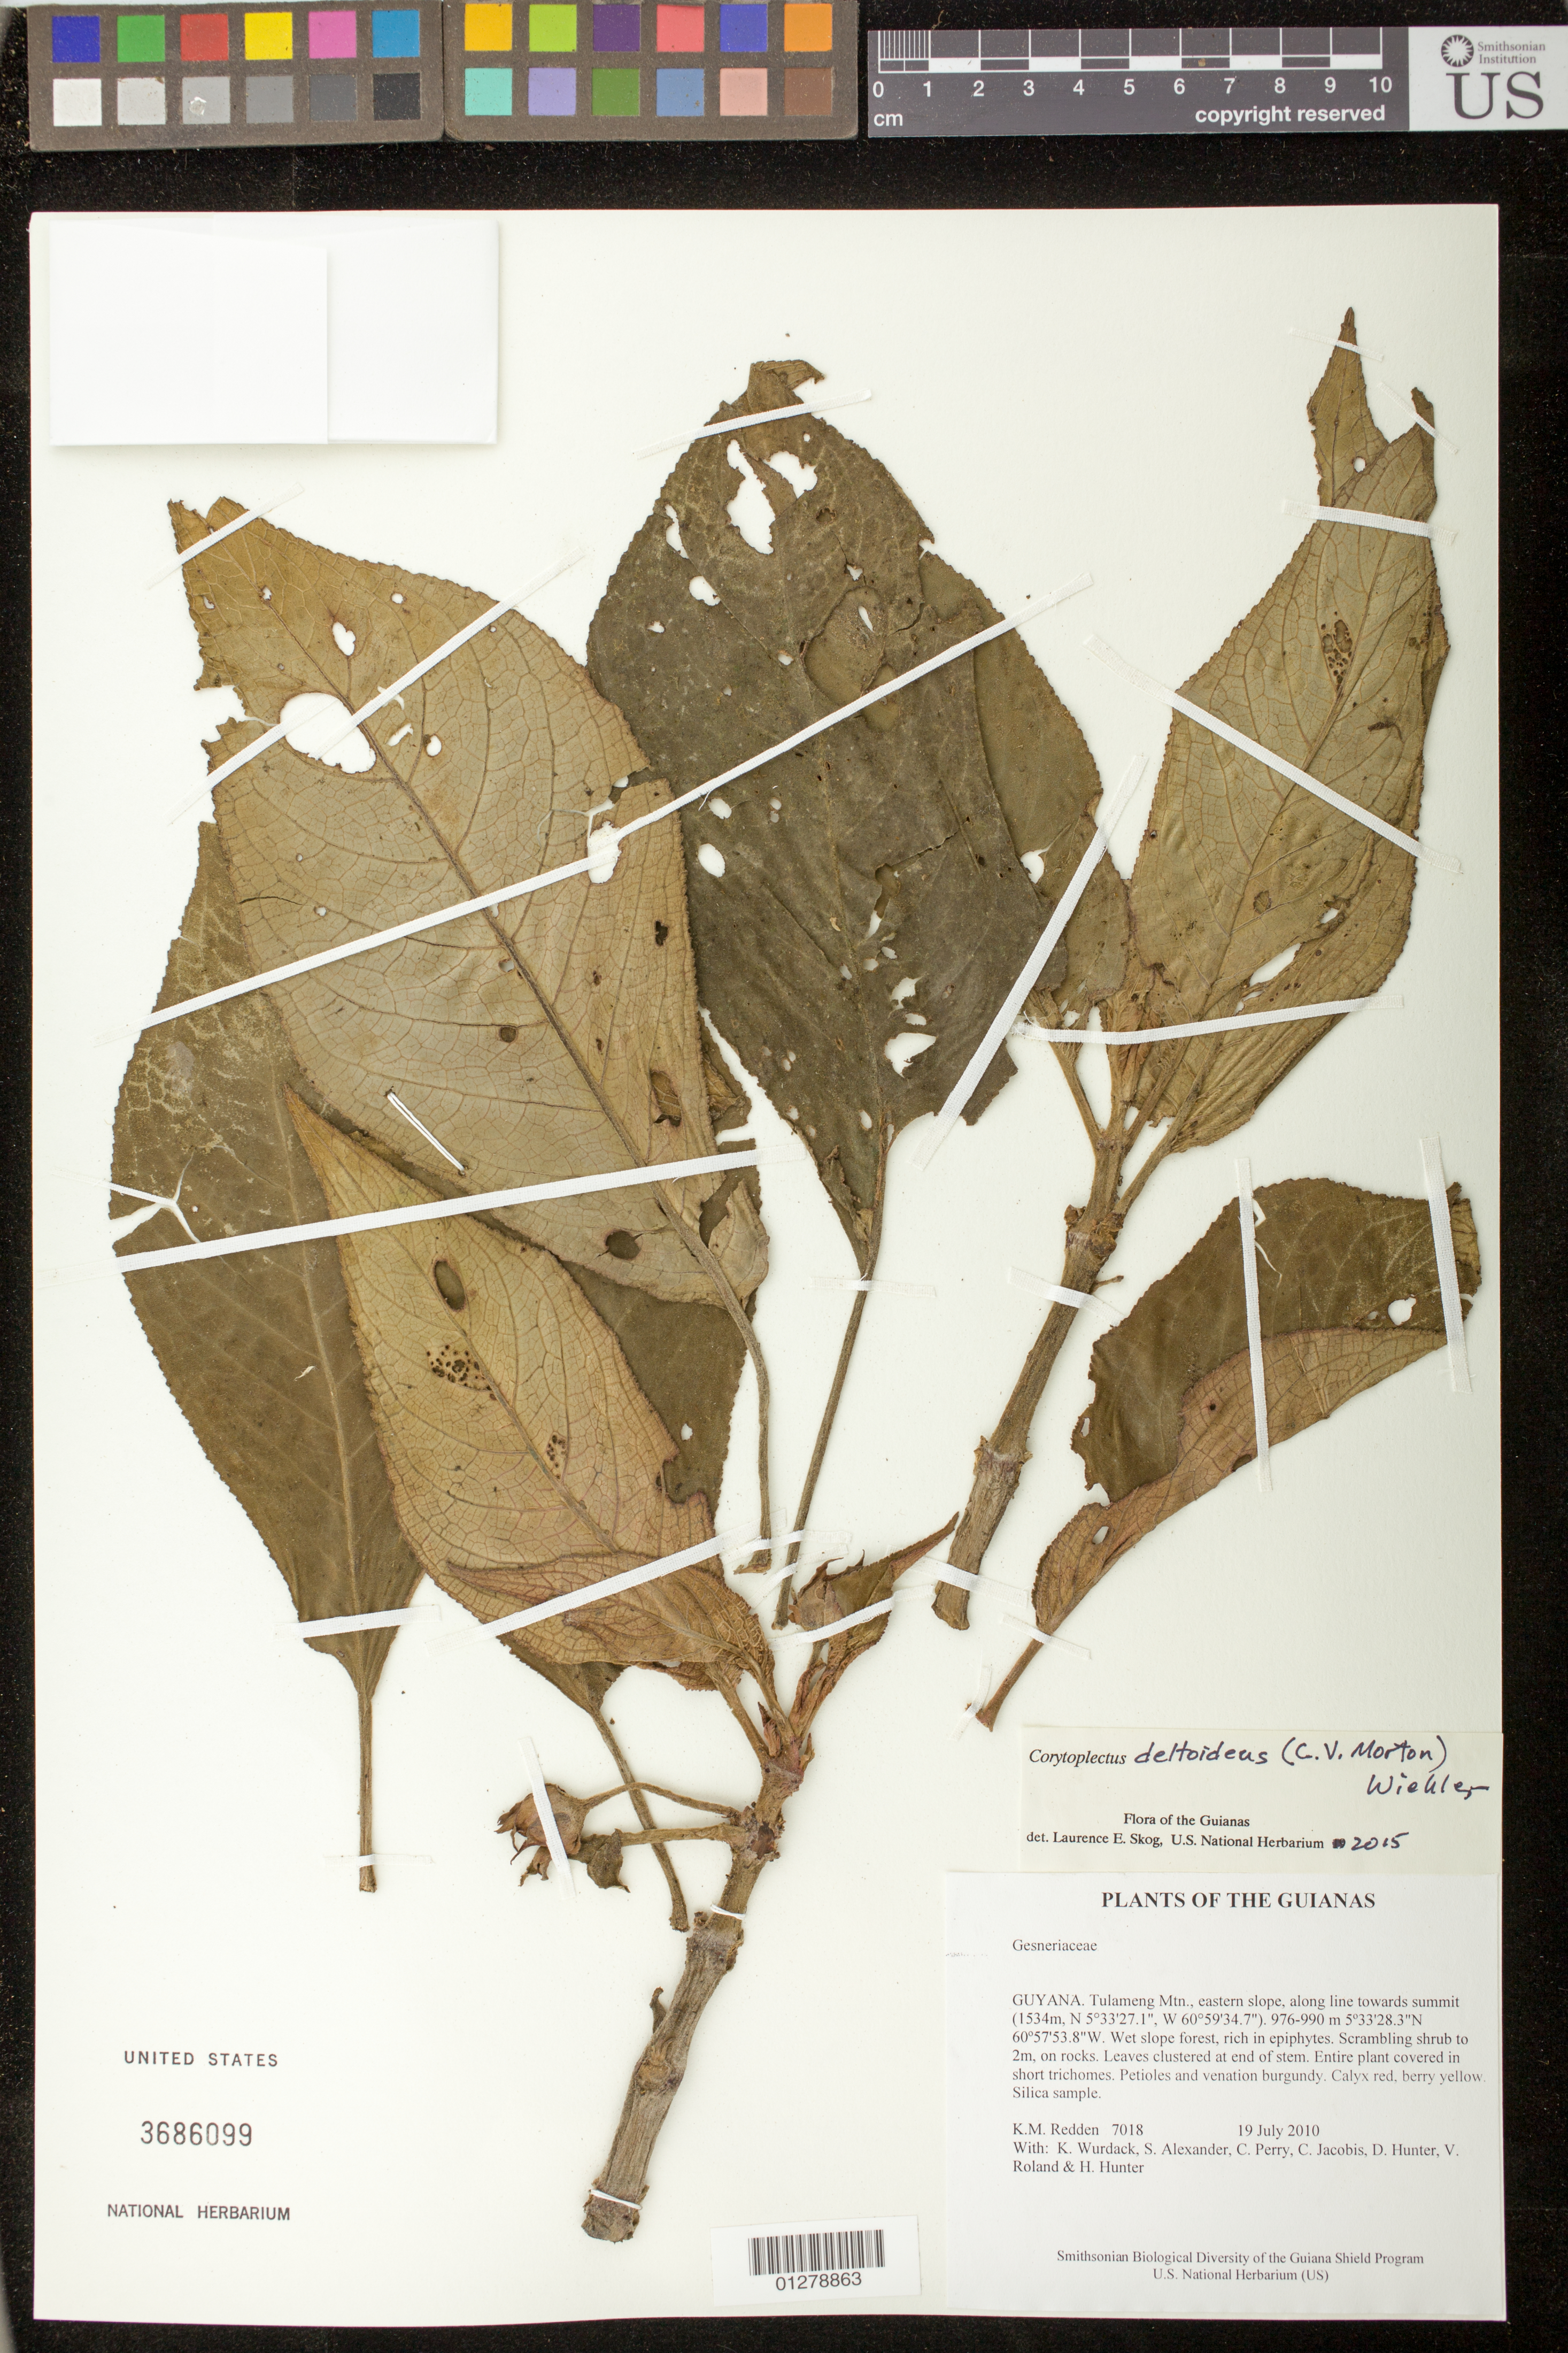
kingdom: Plantae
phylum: Tracheophyta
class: Magnoliopsida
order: Lamiales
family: Gesneriaceae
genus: Corytoplectus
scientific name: Corytoplectus deltoideus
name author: (C.V. Morton) Wiehler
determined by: Skog, Laurence E.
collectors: K. M. Redden, K. Wurdack, S. N. Alexander, C. Perry, C. Jacobis, D. Hunter, V. Roland & H. Hunter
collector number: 7018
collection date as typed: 19 July 2010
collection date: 2010-07-19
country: Guyana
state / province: Cuyuni-Mazaruni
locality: Tulameng Mtn., eastern slope, along line towards summit (1534m, N 5°33'27.1", W 60°59'34.7")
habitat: Wet slope forest, rich in epiphytes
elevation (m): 976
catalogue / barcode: US 3686099